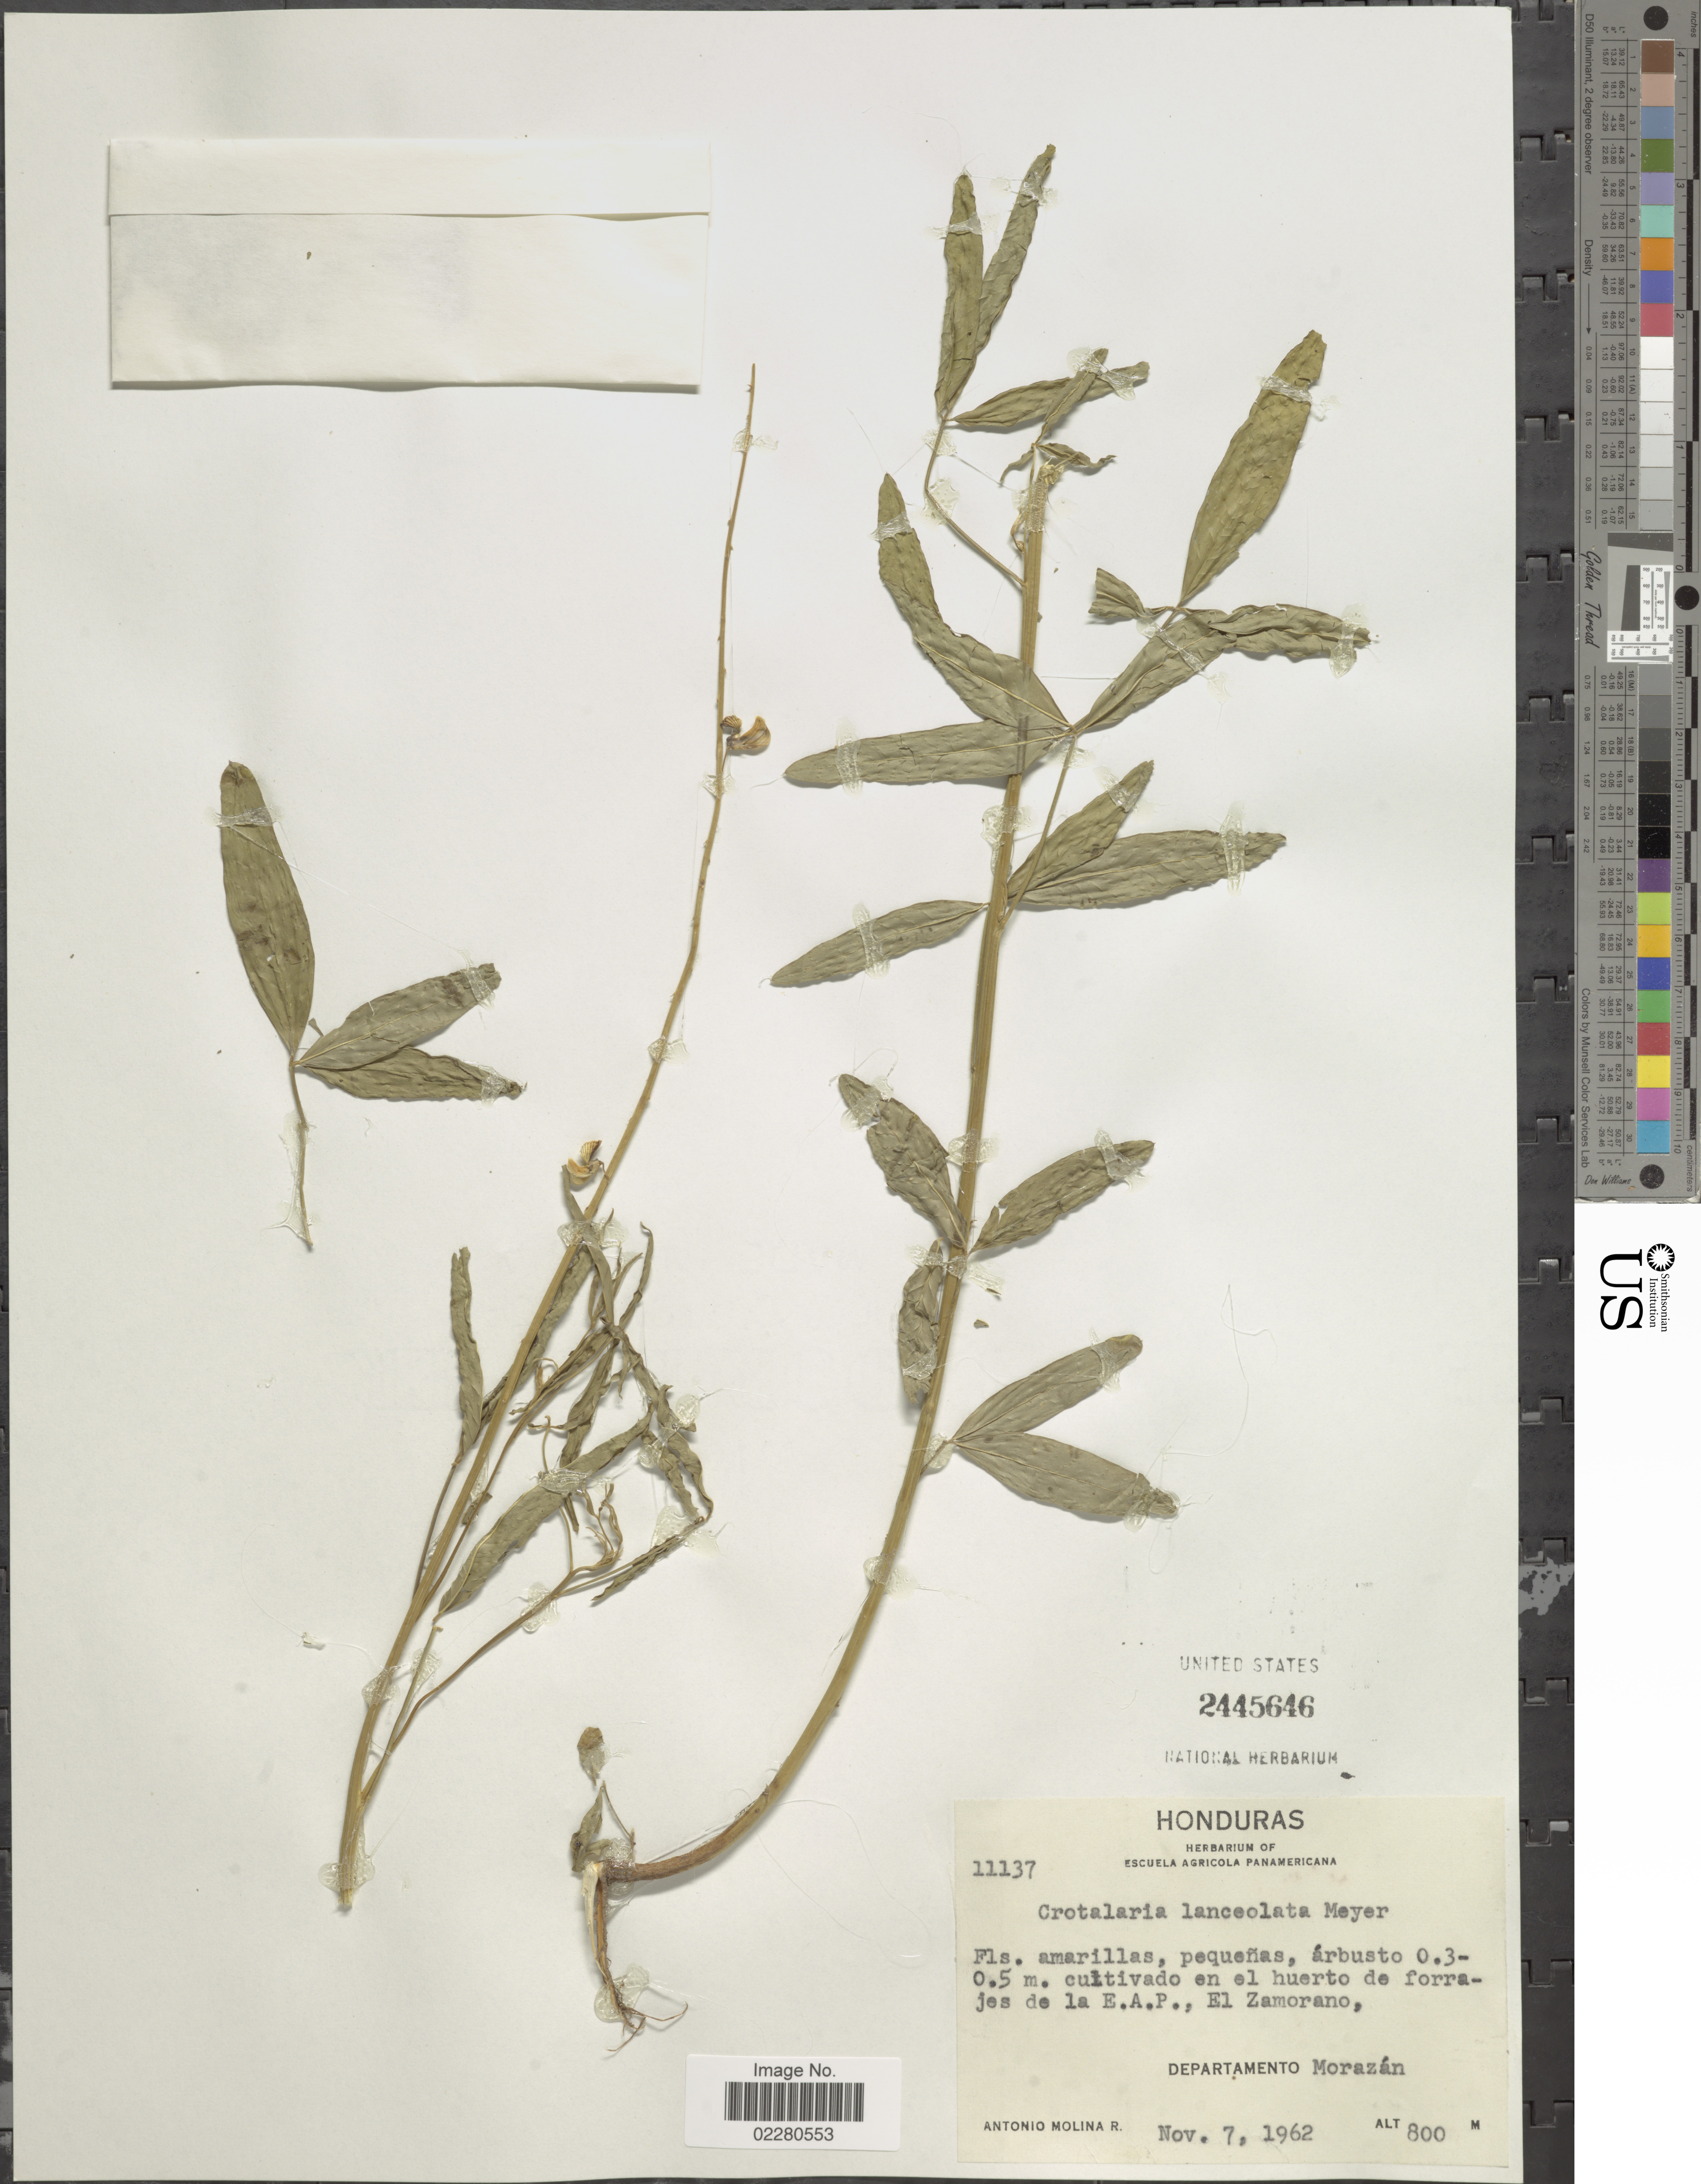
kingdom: Plantae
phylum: Tracheophyta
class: Magnoliopsida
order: Fabales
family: Fabaceae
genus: Crotalaria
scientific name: Crotalaria sp.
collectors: A. Molina R.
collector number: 11137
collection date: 1962-11-07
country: Honduras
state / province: Fco. Morazán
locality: Cultivado en el huerto de forrajes de la E.A.P., El Zamorano, Departamento Morazán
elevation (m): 800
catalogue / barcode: US 2445646